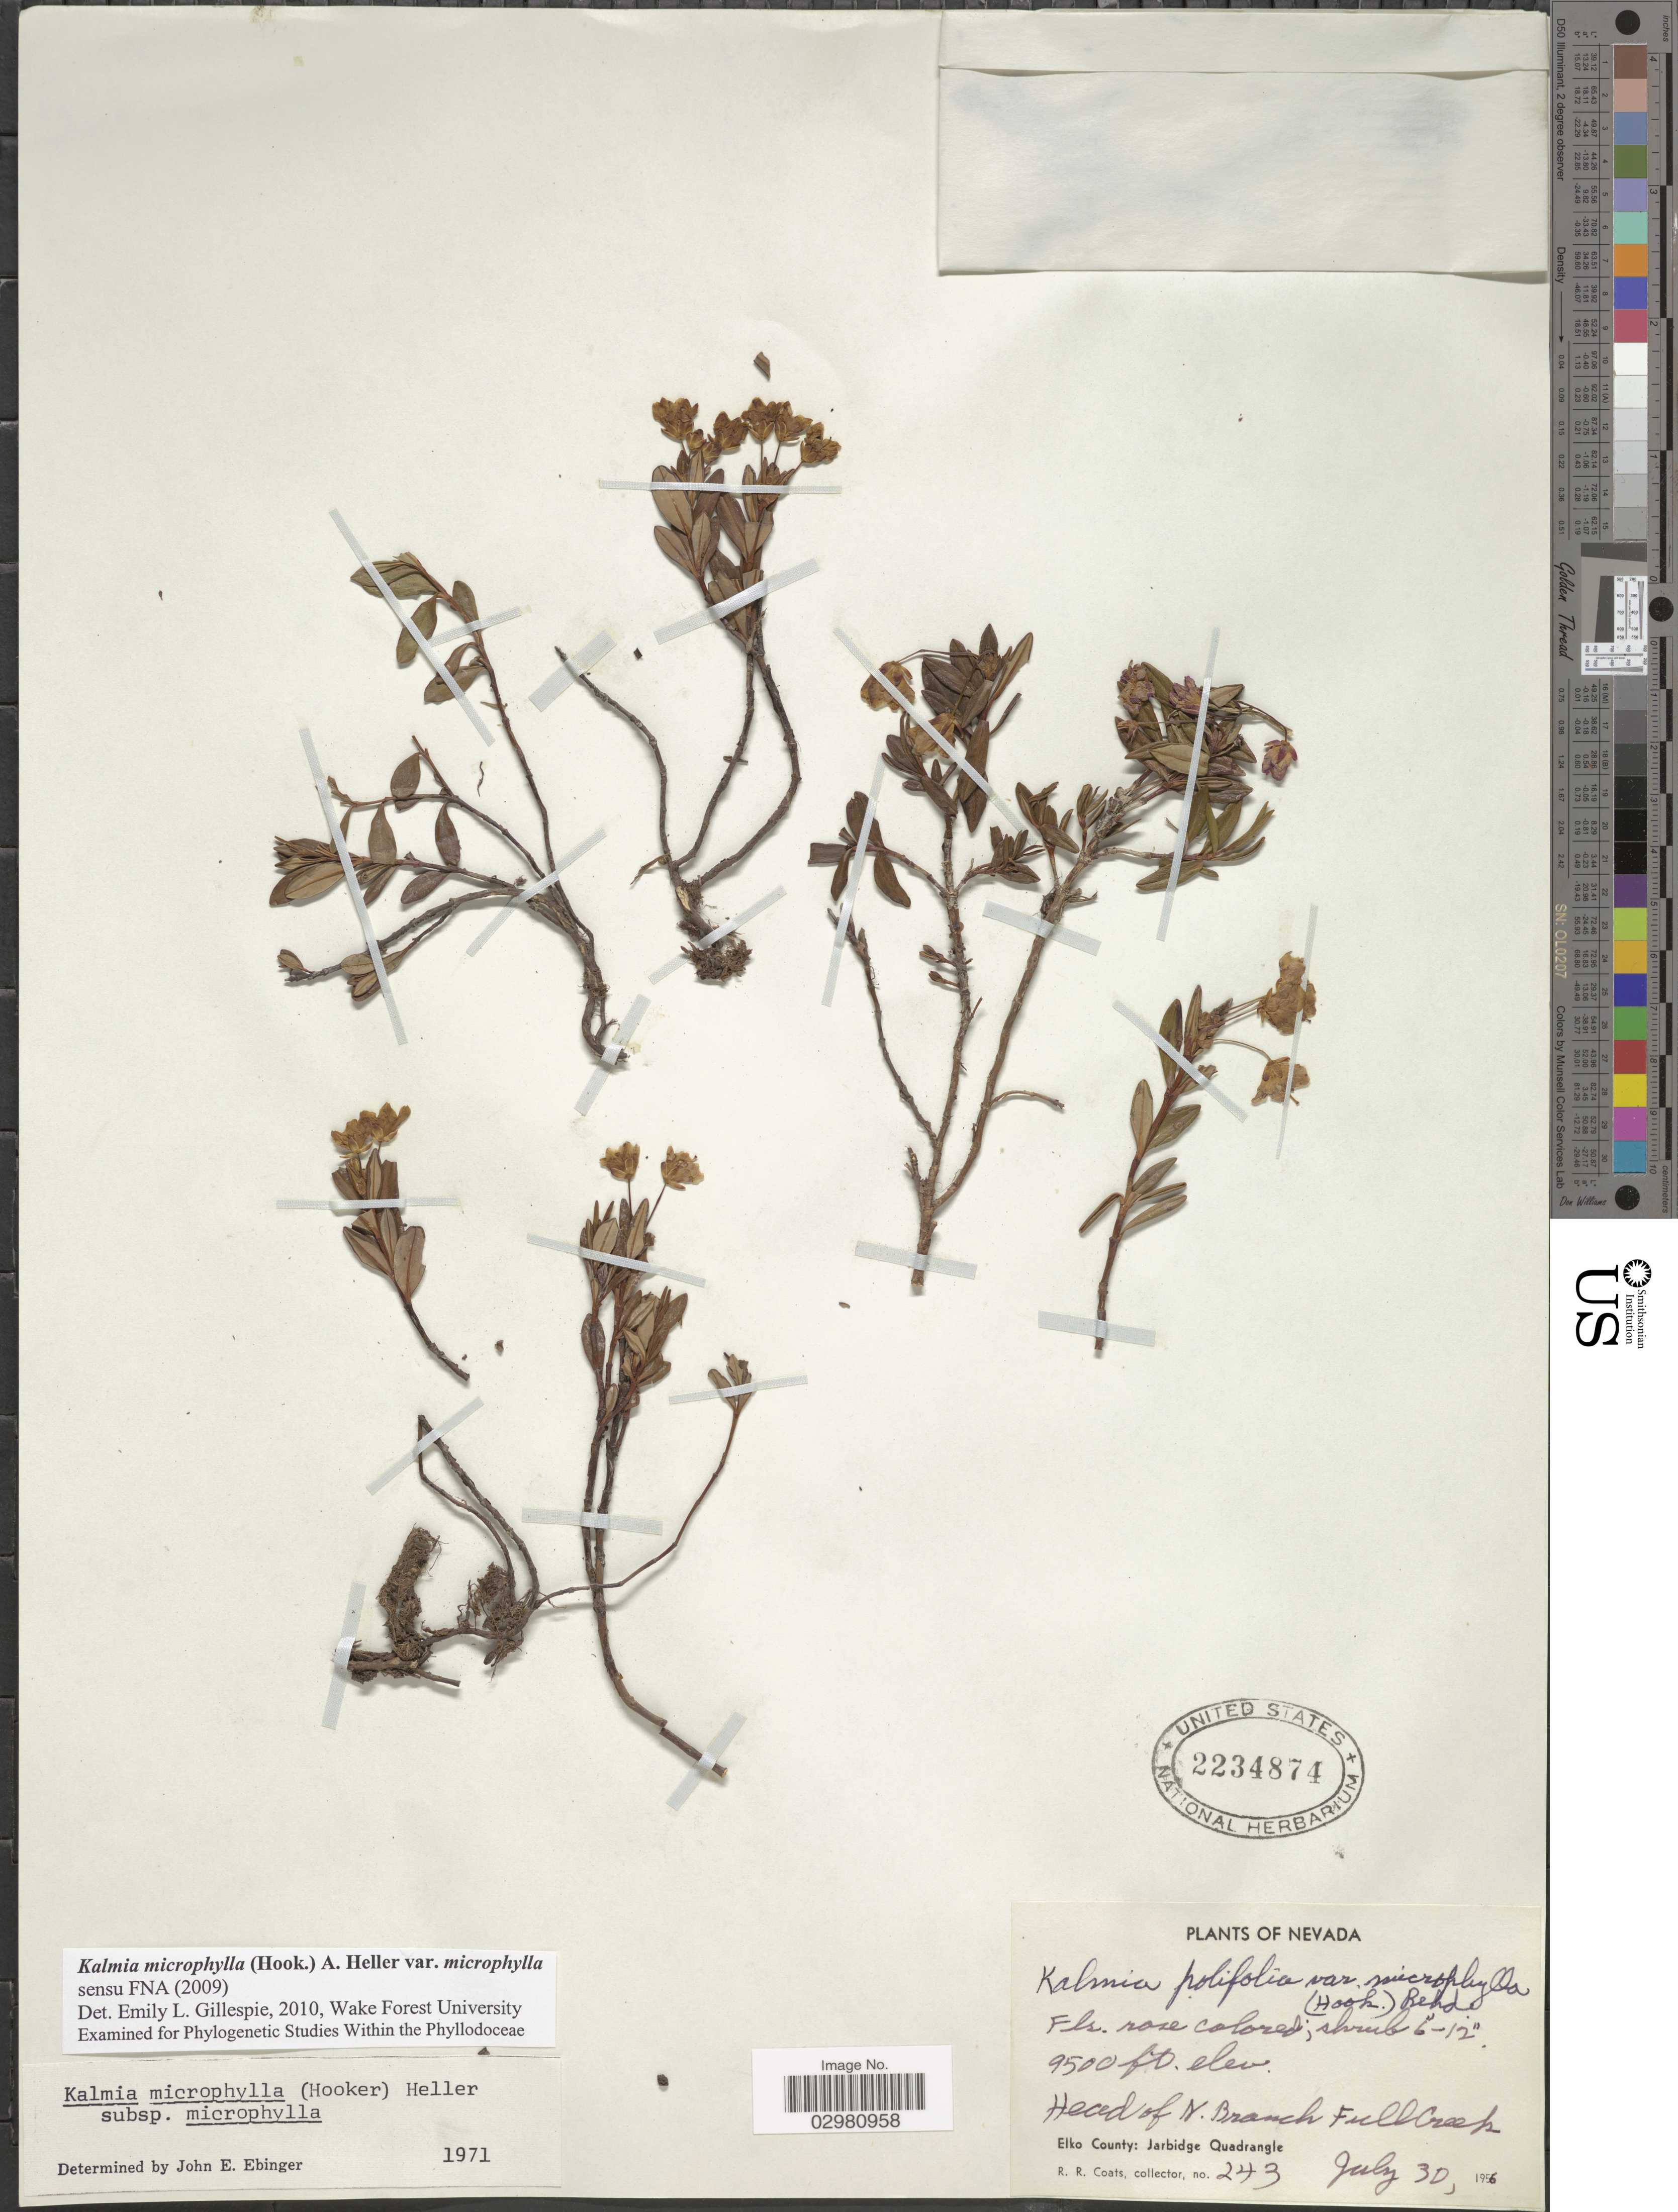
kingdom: Plantae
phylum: Tracheophyta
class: Magnoliopsida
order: Ericales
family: Ericaceae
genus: Kalmia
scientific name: Kalmia microphylla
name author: (Hook.) A. Heller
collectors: R. Coats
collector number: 243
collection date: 1956-07-30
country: United States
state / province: Nevada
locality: Head of N. Branch Full Creek. Elko County: Jarbidge Quadrangle.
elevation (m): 2896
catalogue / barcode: US 2234874